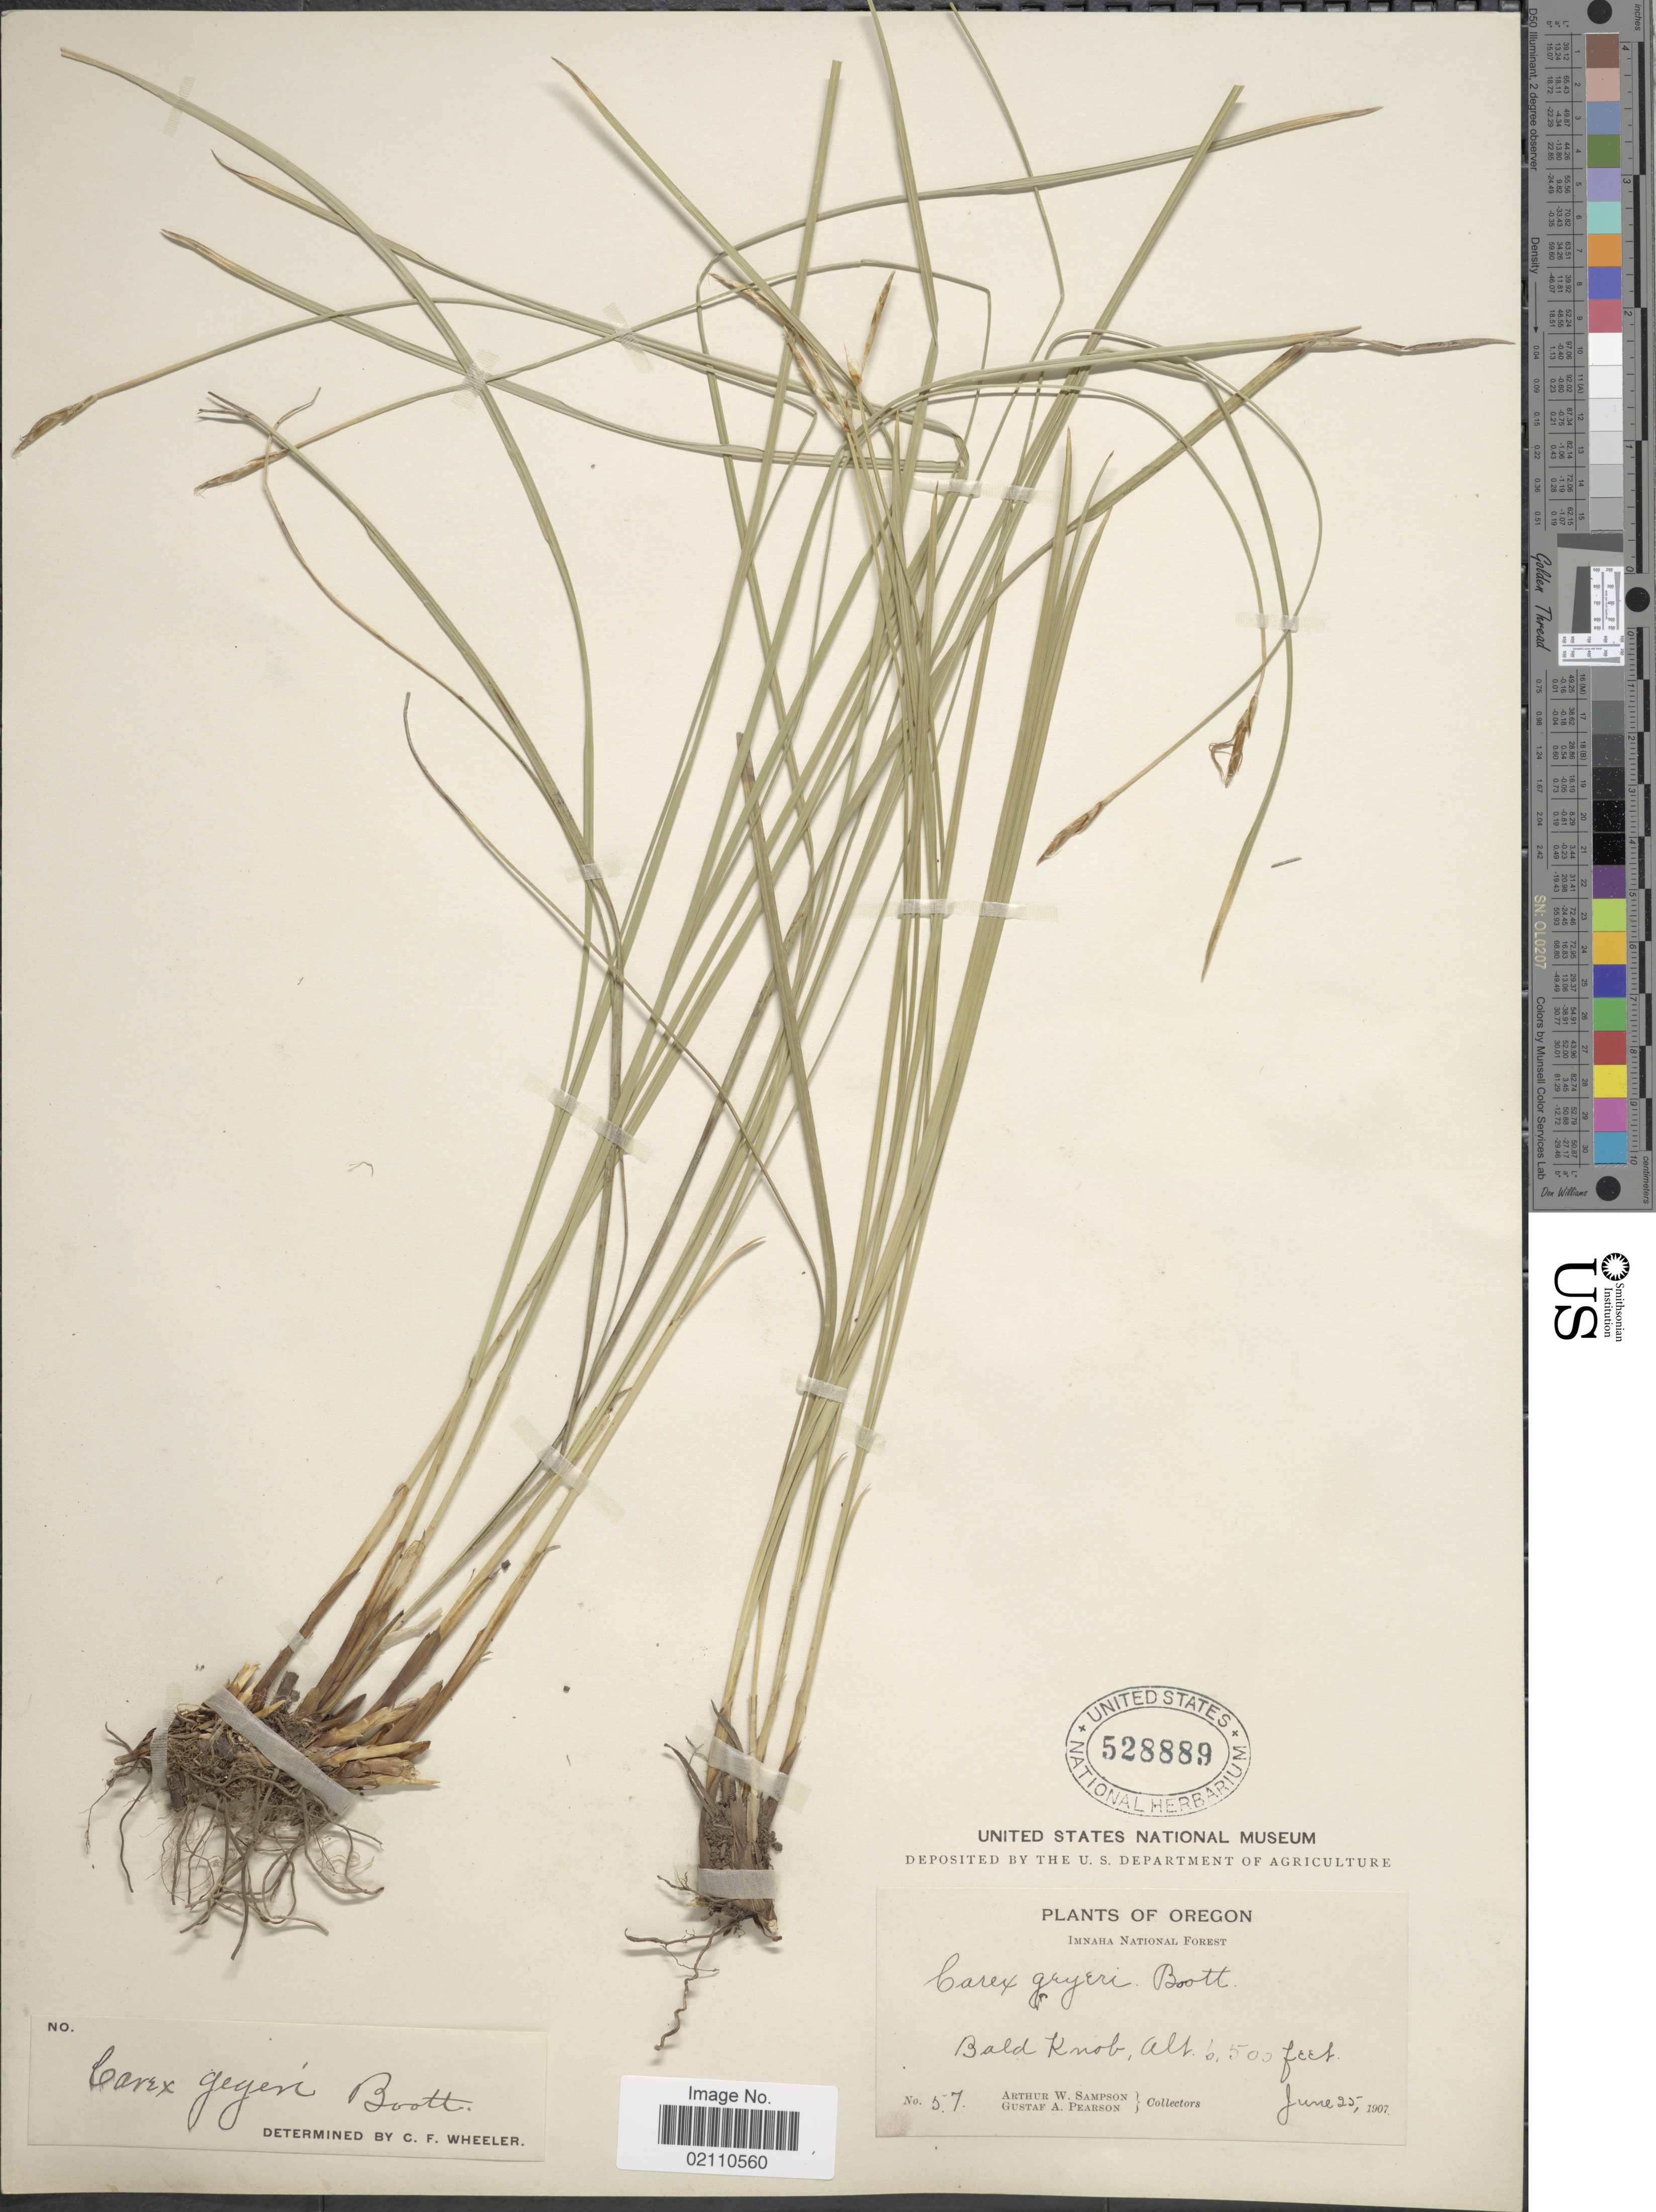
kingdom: Plantae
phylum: Tracheophyta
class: Liliopsida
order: Poales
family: Cyperaceae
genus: Carex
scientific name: Carex geyeri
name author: Boott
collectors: A. Sampson & G. Pearson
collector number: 57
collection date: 1907-06-25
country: United States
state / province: Oregon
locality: Bald Knob, Imnaha National Forest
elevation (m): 1981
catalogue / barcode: US 528889